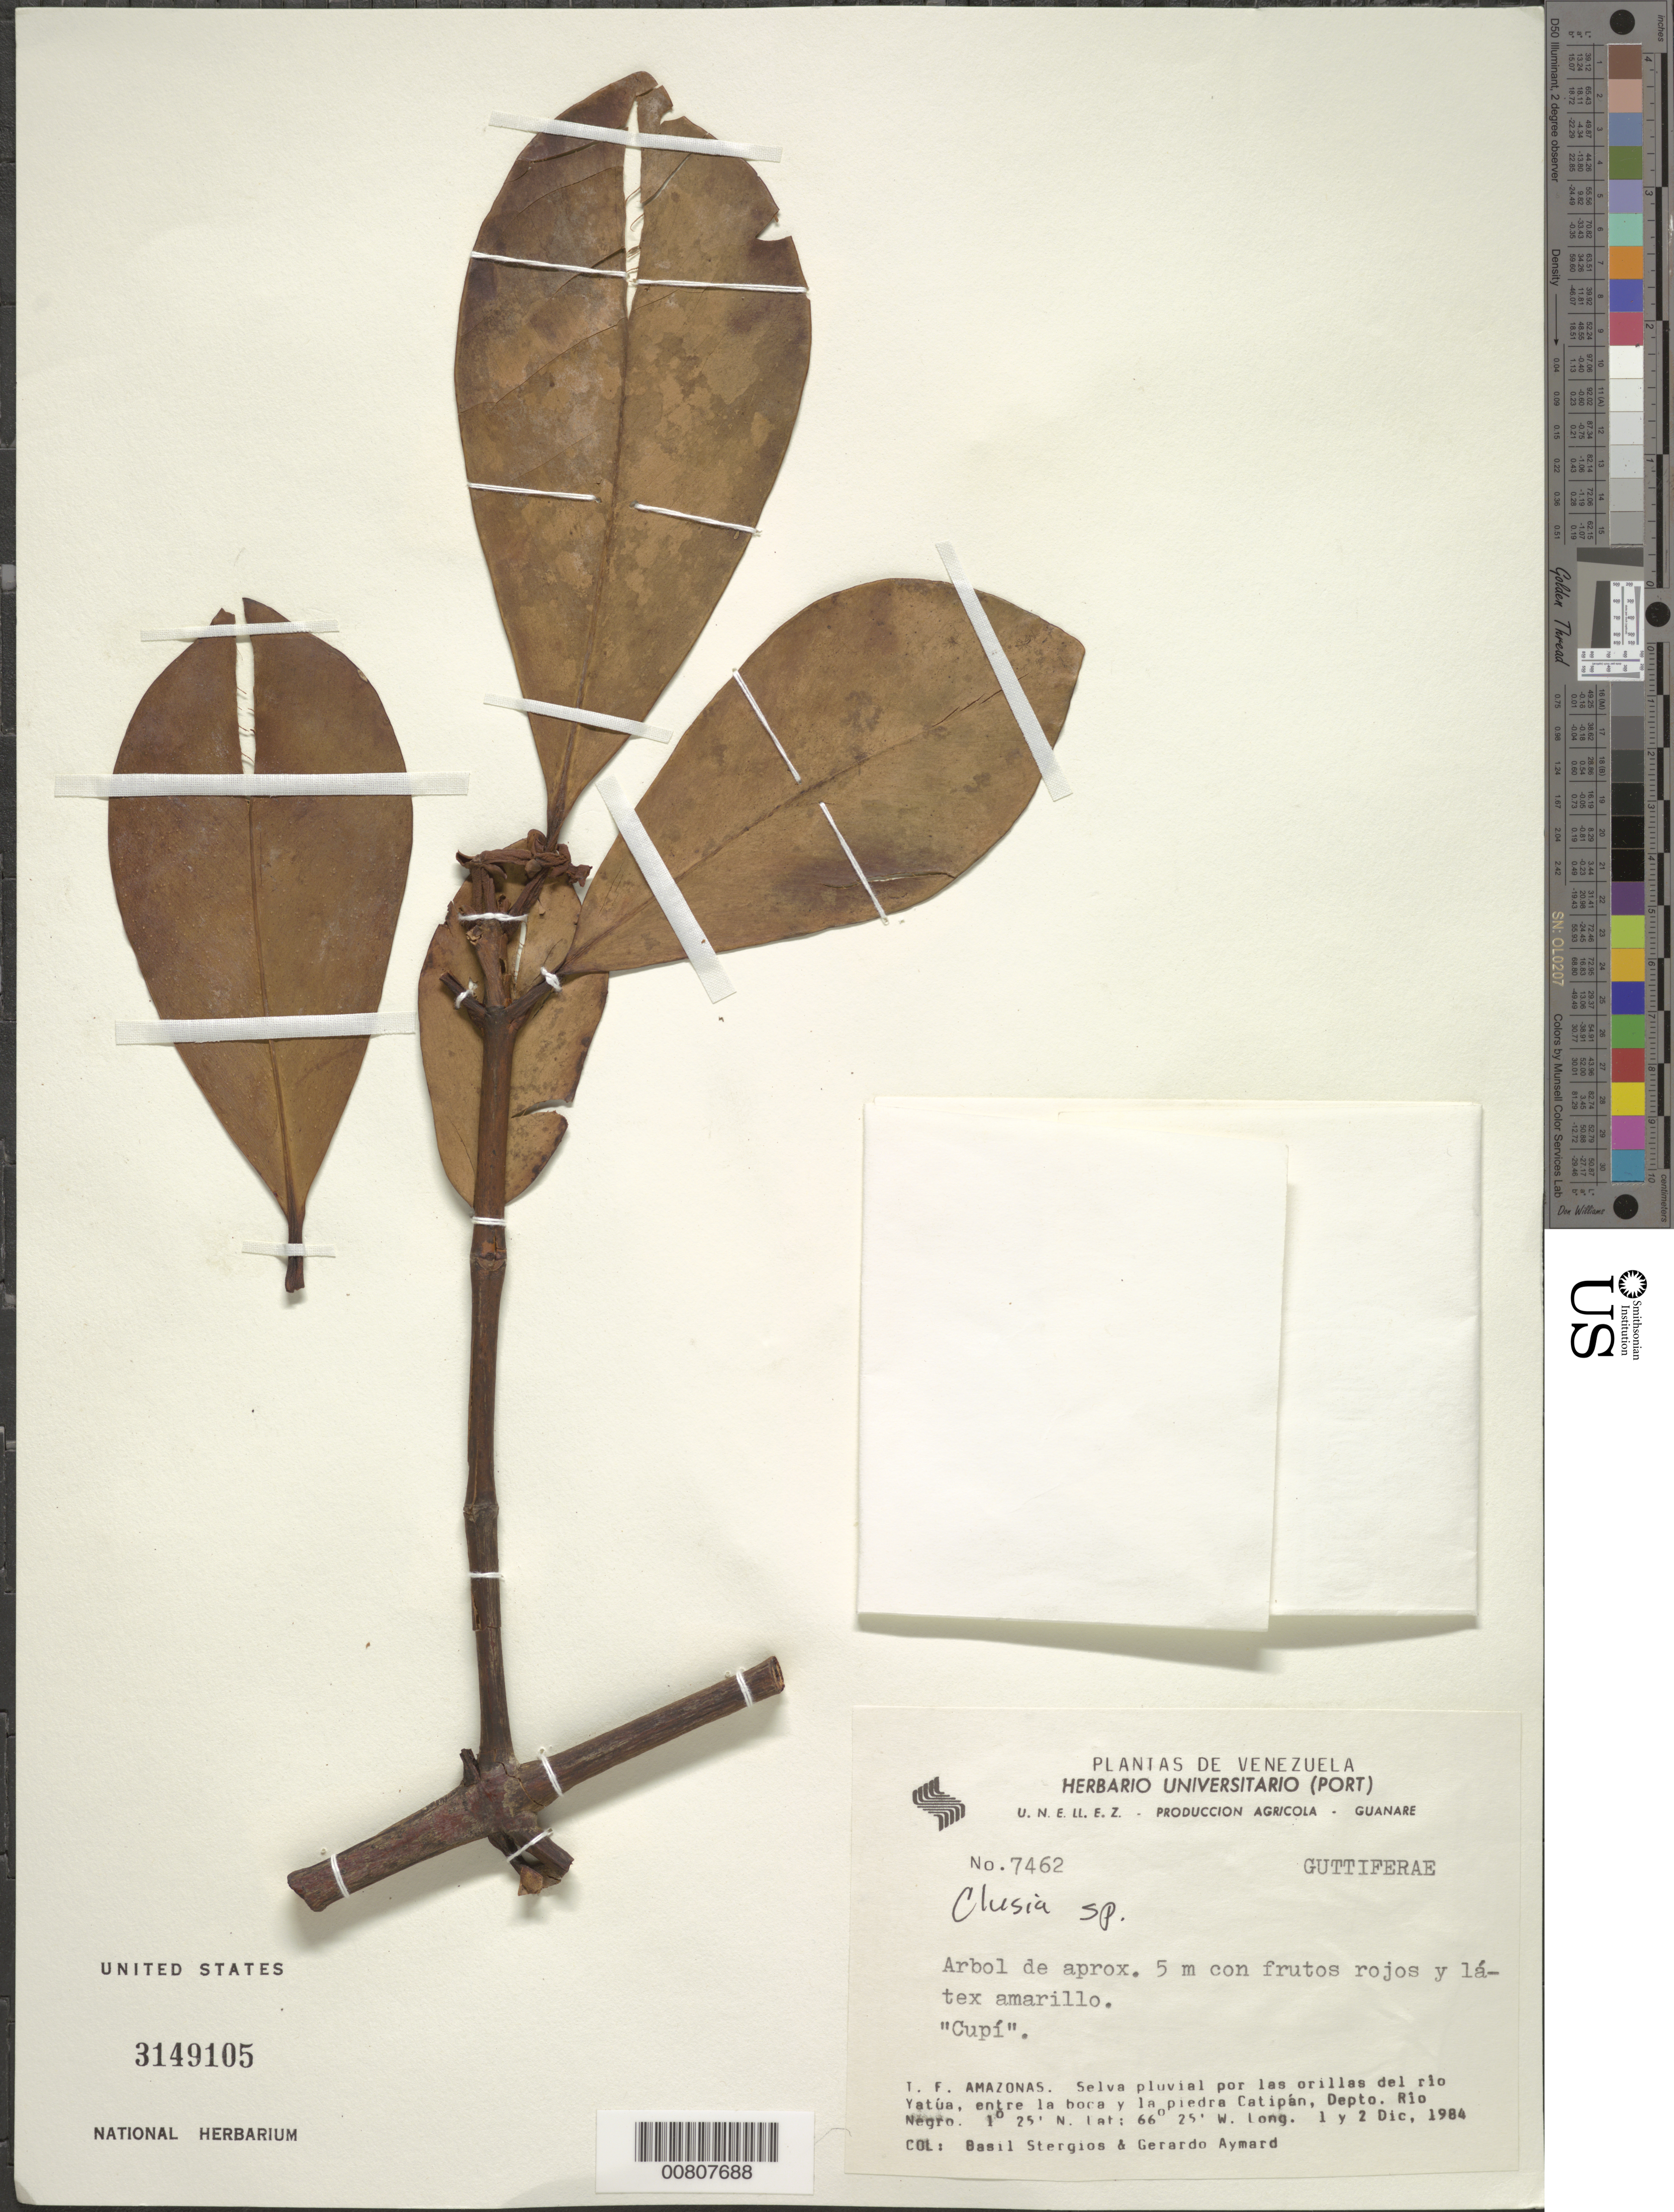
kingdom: Plantae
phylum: Tracheophyta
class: Magnoliopsida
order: Malpighiales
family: Clusiaceae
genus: Clusia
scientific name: Clusia sp.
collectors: B. G. Stergios & G. A. Aymard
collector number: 7462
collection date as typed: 1-Dec-84 and 2-Dec-84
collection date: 1984-12-01,1984-12-02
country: Venezuela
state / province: Amazonas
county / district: Río Negro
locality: Río Yatua, orillas, entre la boca y la piedra Catipan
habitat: Selva pluvial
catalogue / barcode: US 3149105